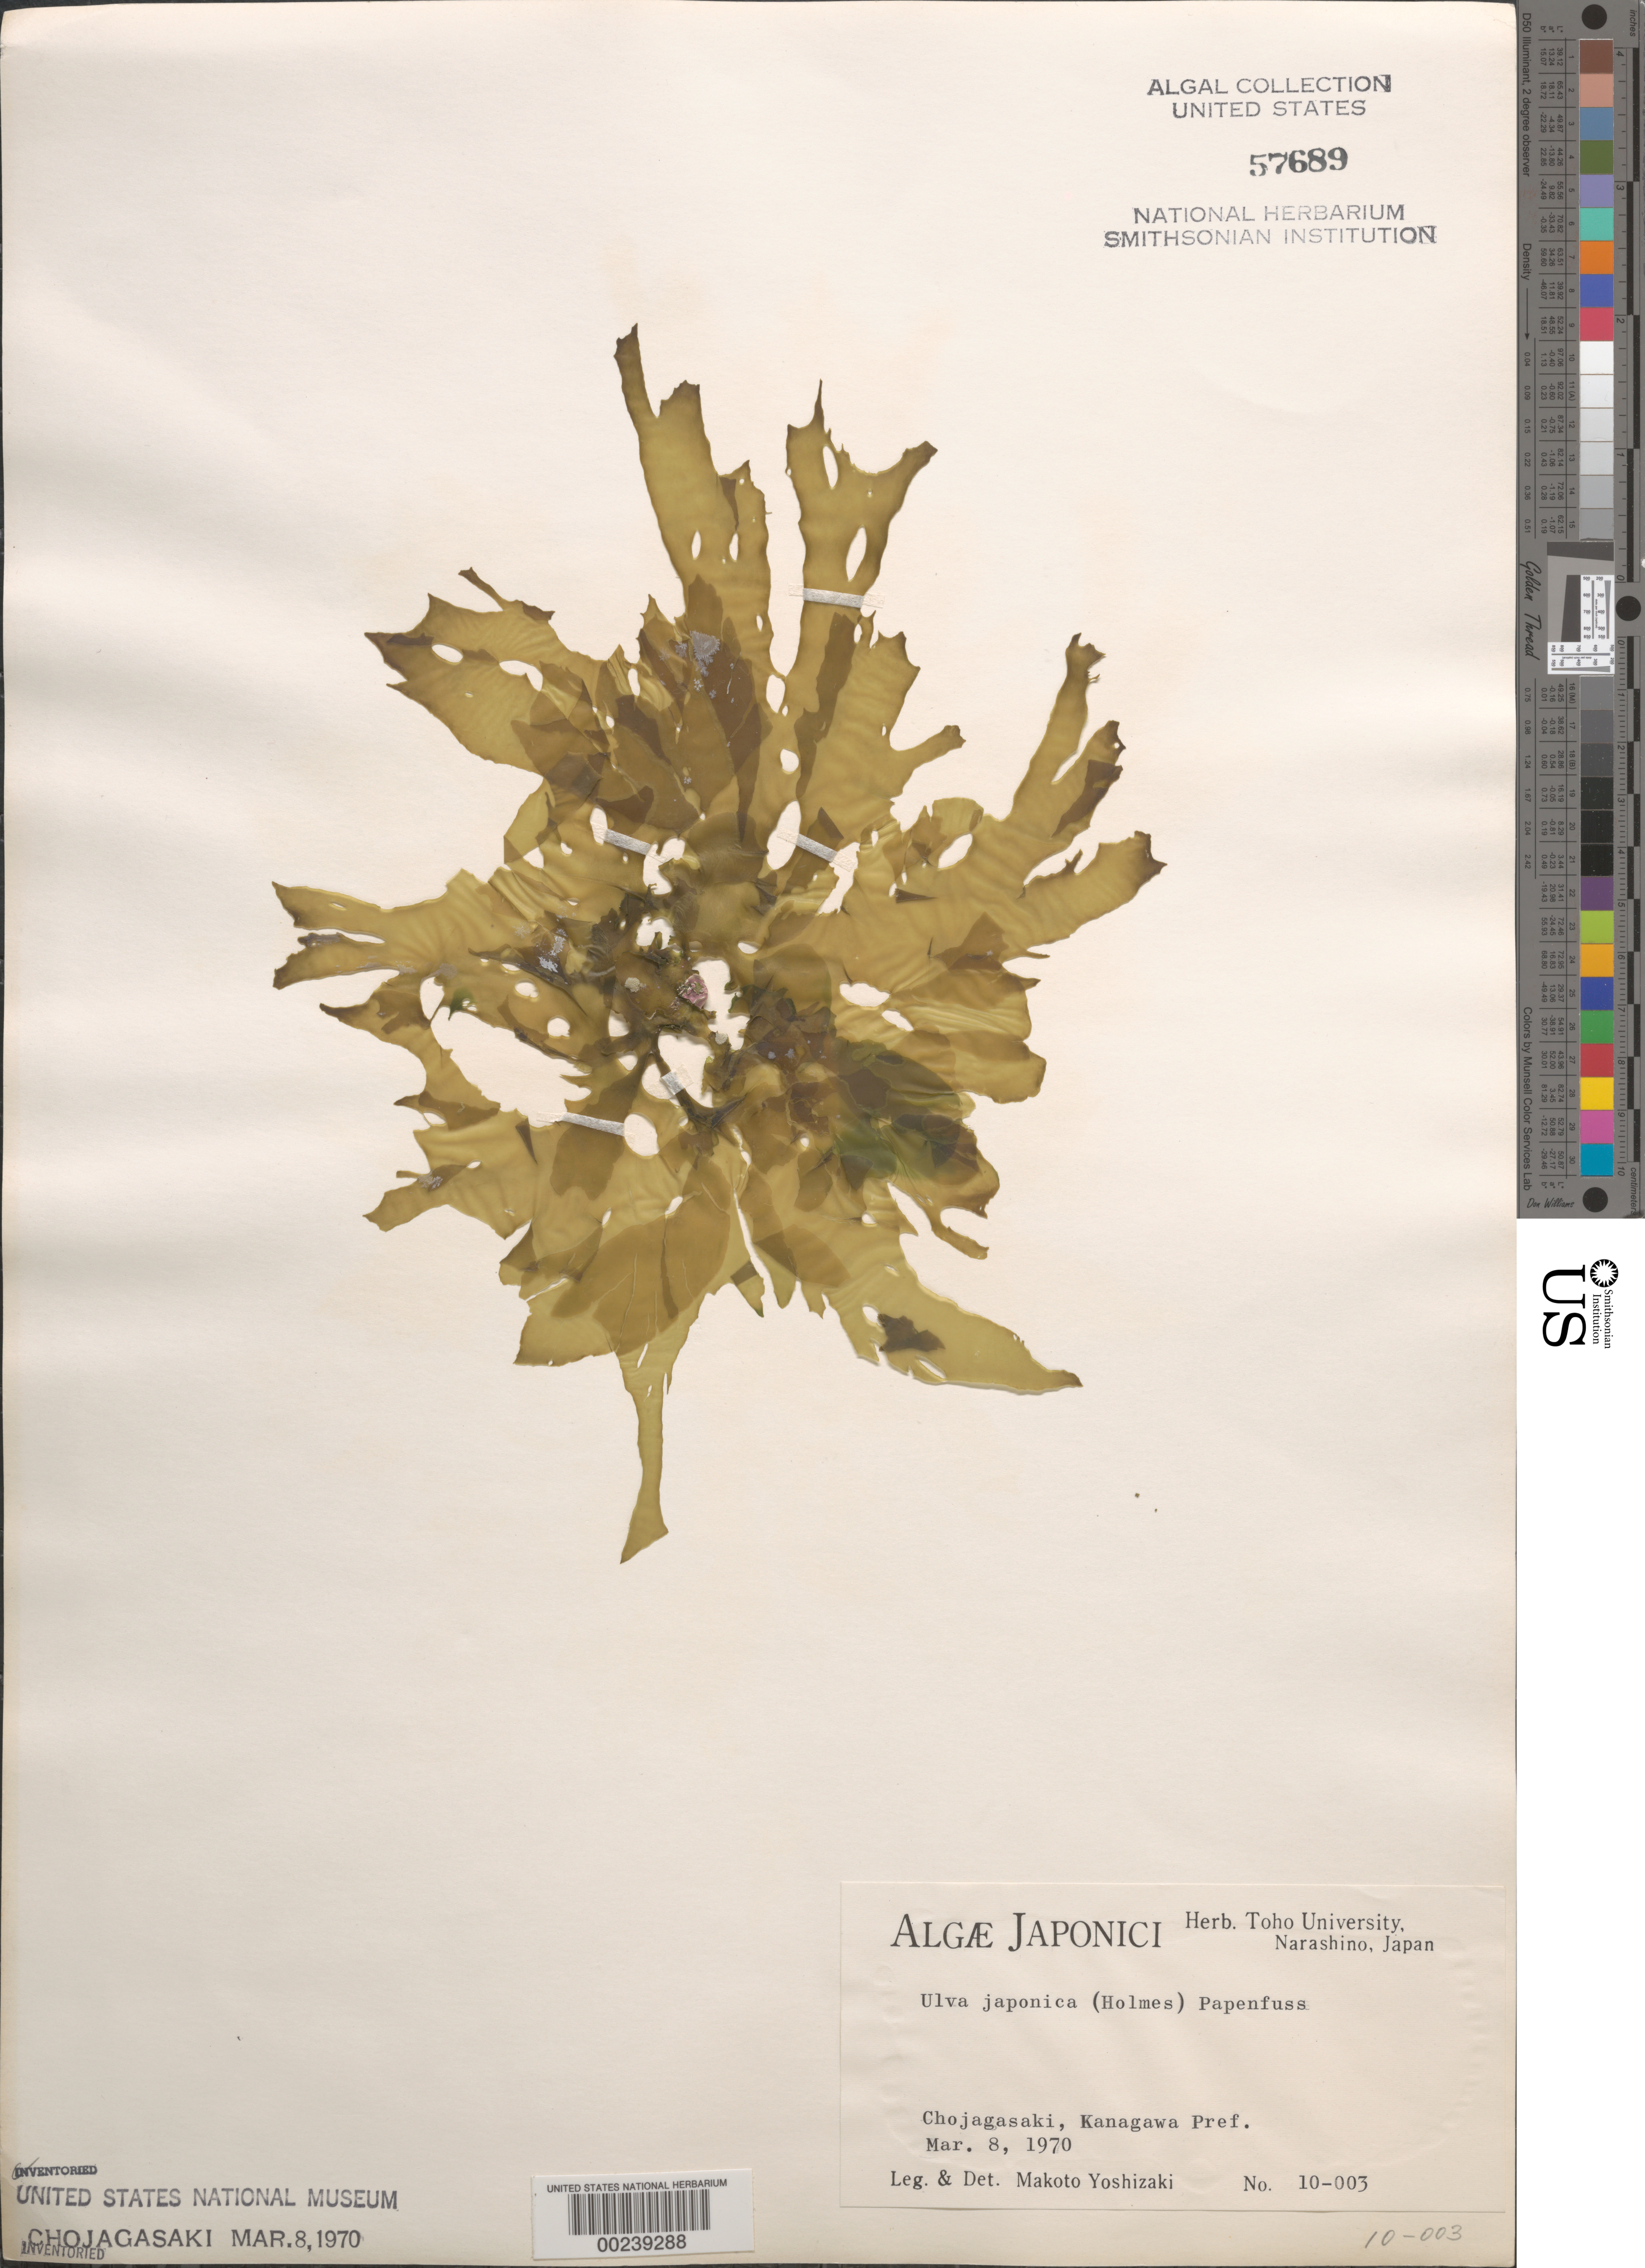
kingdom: Plantae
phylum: Chlorophyta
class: Ulvophyceae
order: Ulvales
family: Ulvaceae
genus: Umbraulva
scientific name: Umbraulva japonica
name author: (E.M. Holmes) Bae & I.K. Lee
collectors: M. Yoshizaki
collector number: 10-003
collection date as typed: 08 Mar 1970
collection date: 1970-03-08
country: Japan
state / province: Kanagawa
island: Honshu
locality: Chojagasaki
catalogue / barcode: US 57689